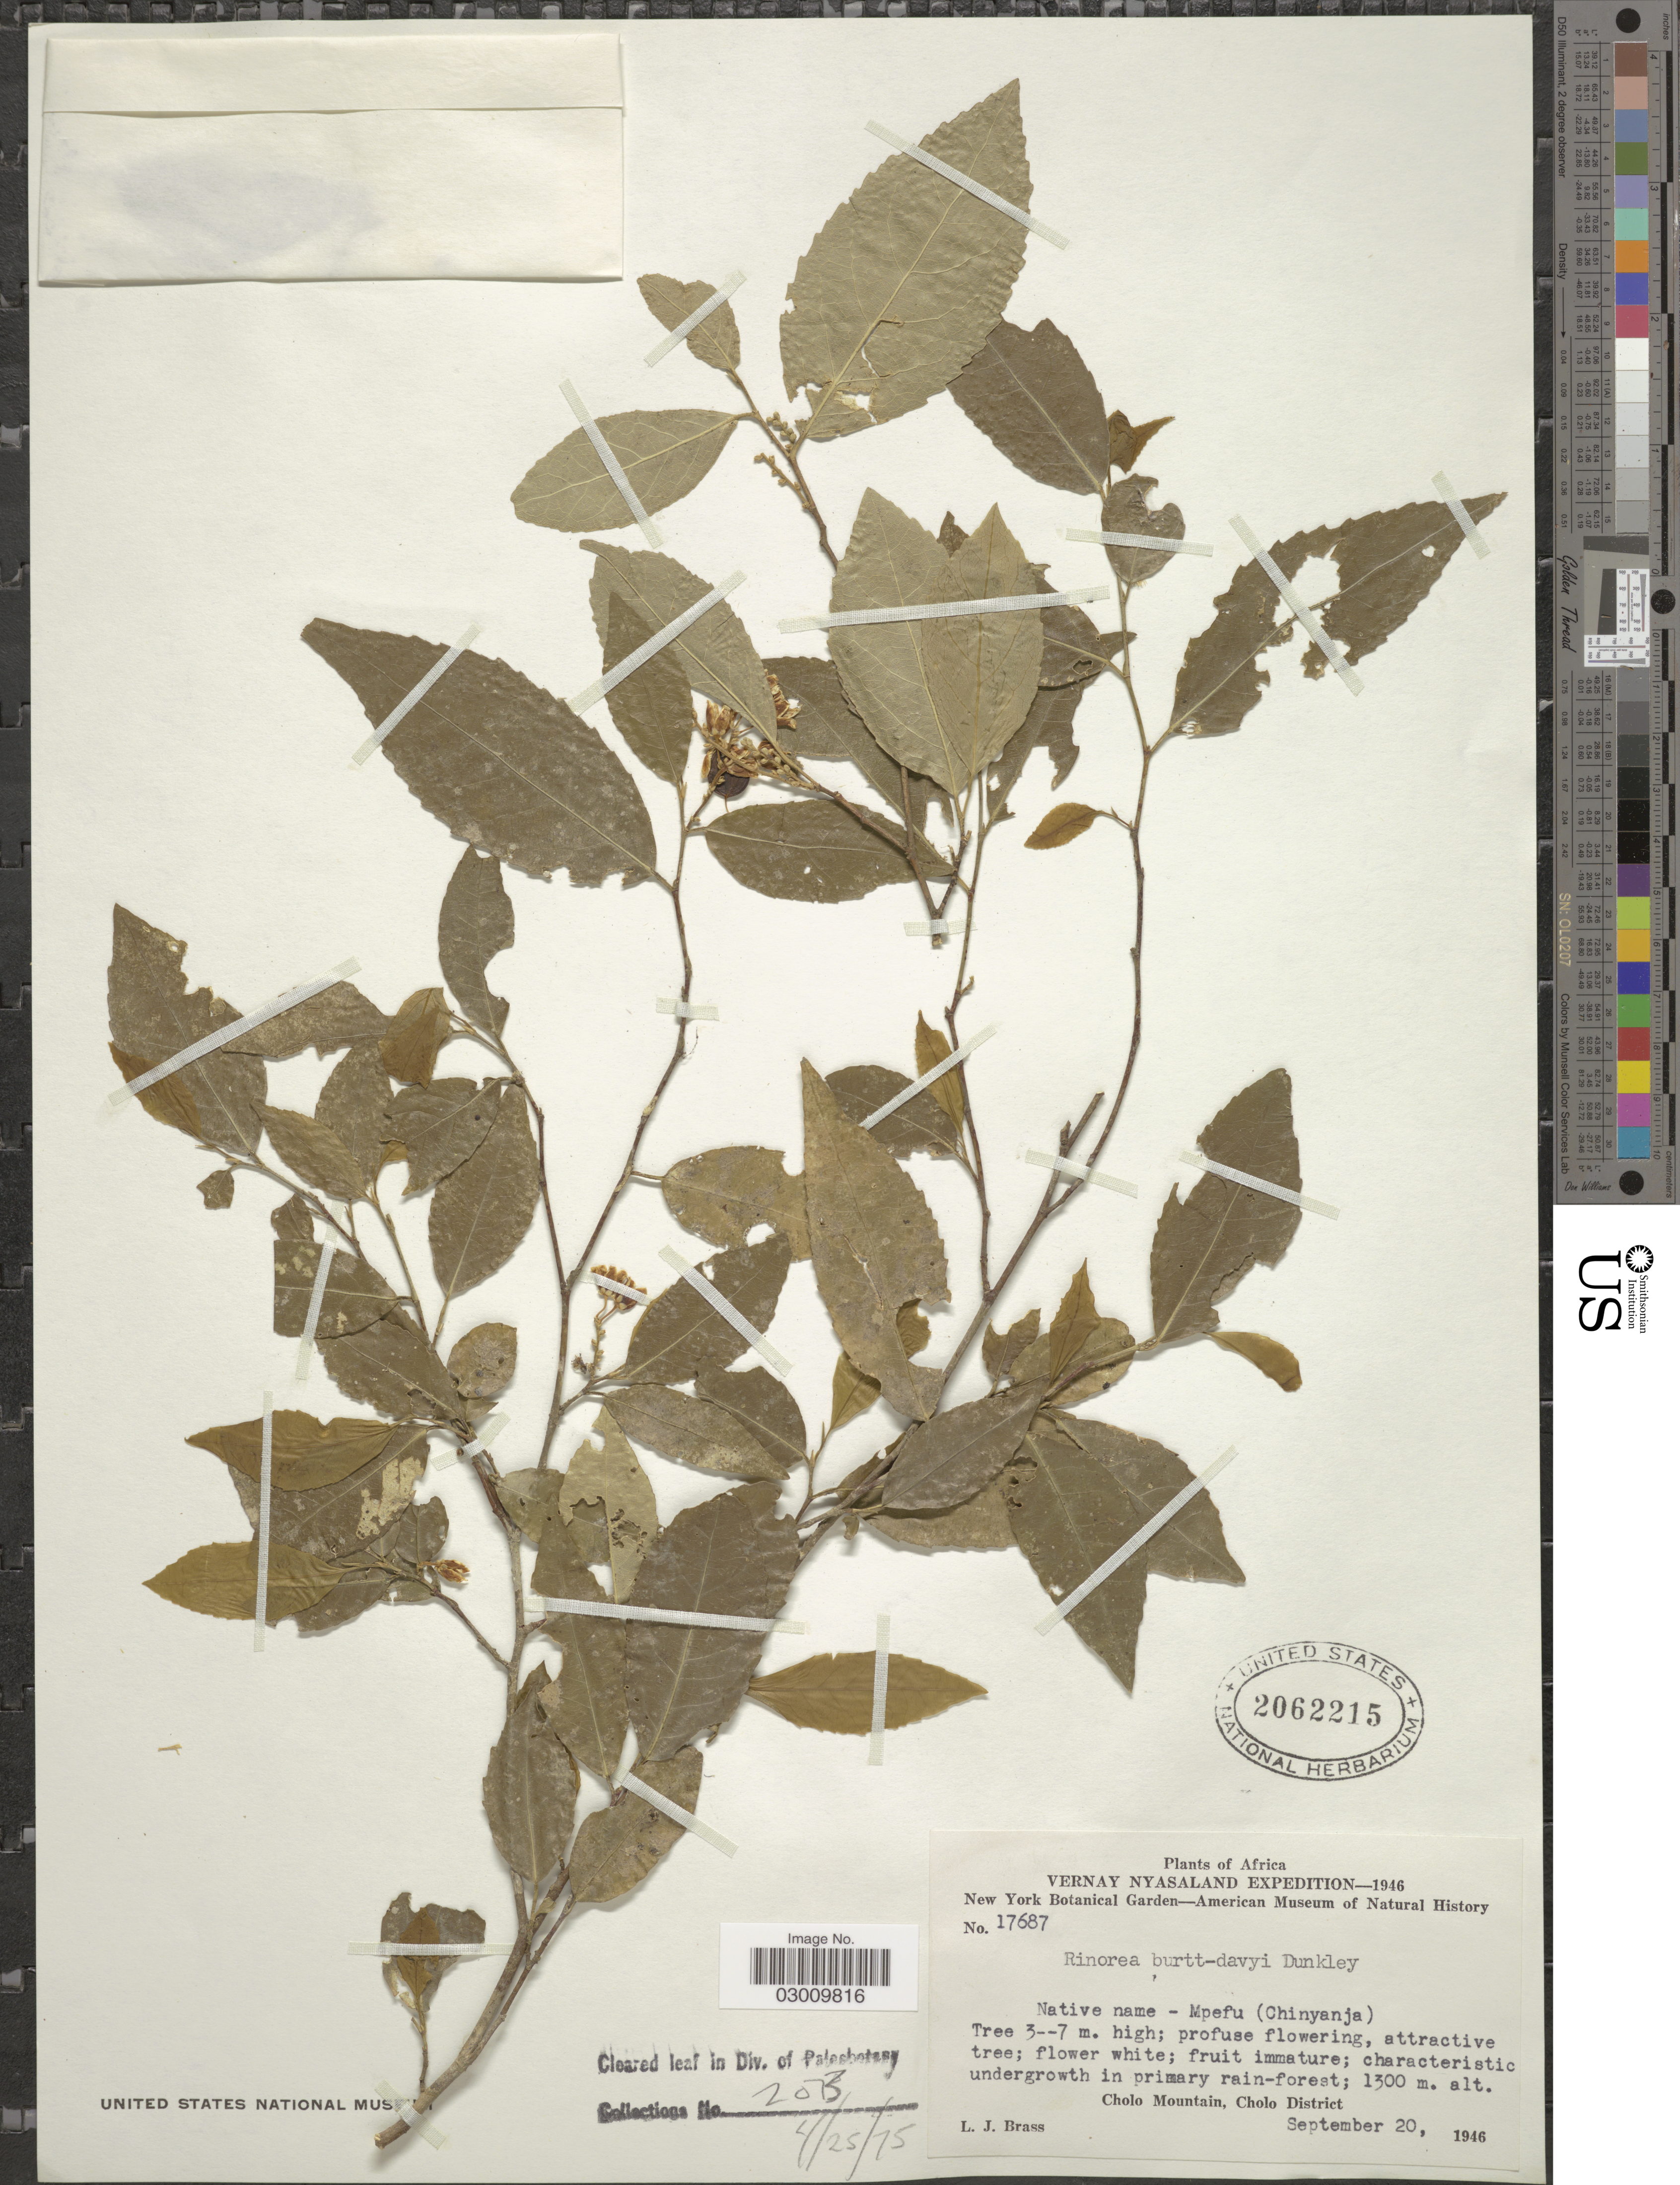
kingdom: Plantae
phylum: Tracheophyta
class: Magnoliopsida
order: Malpighiales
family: Violaceae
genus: Rinorea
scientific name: Rinorea burtt-davyi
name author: Dunkley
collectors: L. J. Brass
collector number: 17687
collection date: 1946-09-20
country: Malawi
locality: Vernay Nyasaland. Cholo Mountain, Cholo District.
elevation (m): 1300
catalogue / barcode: US 2062215